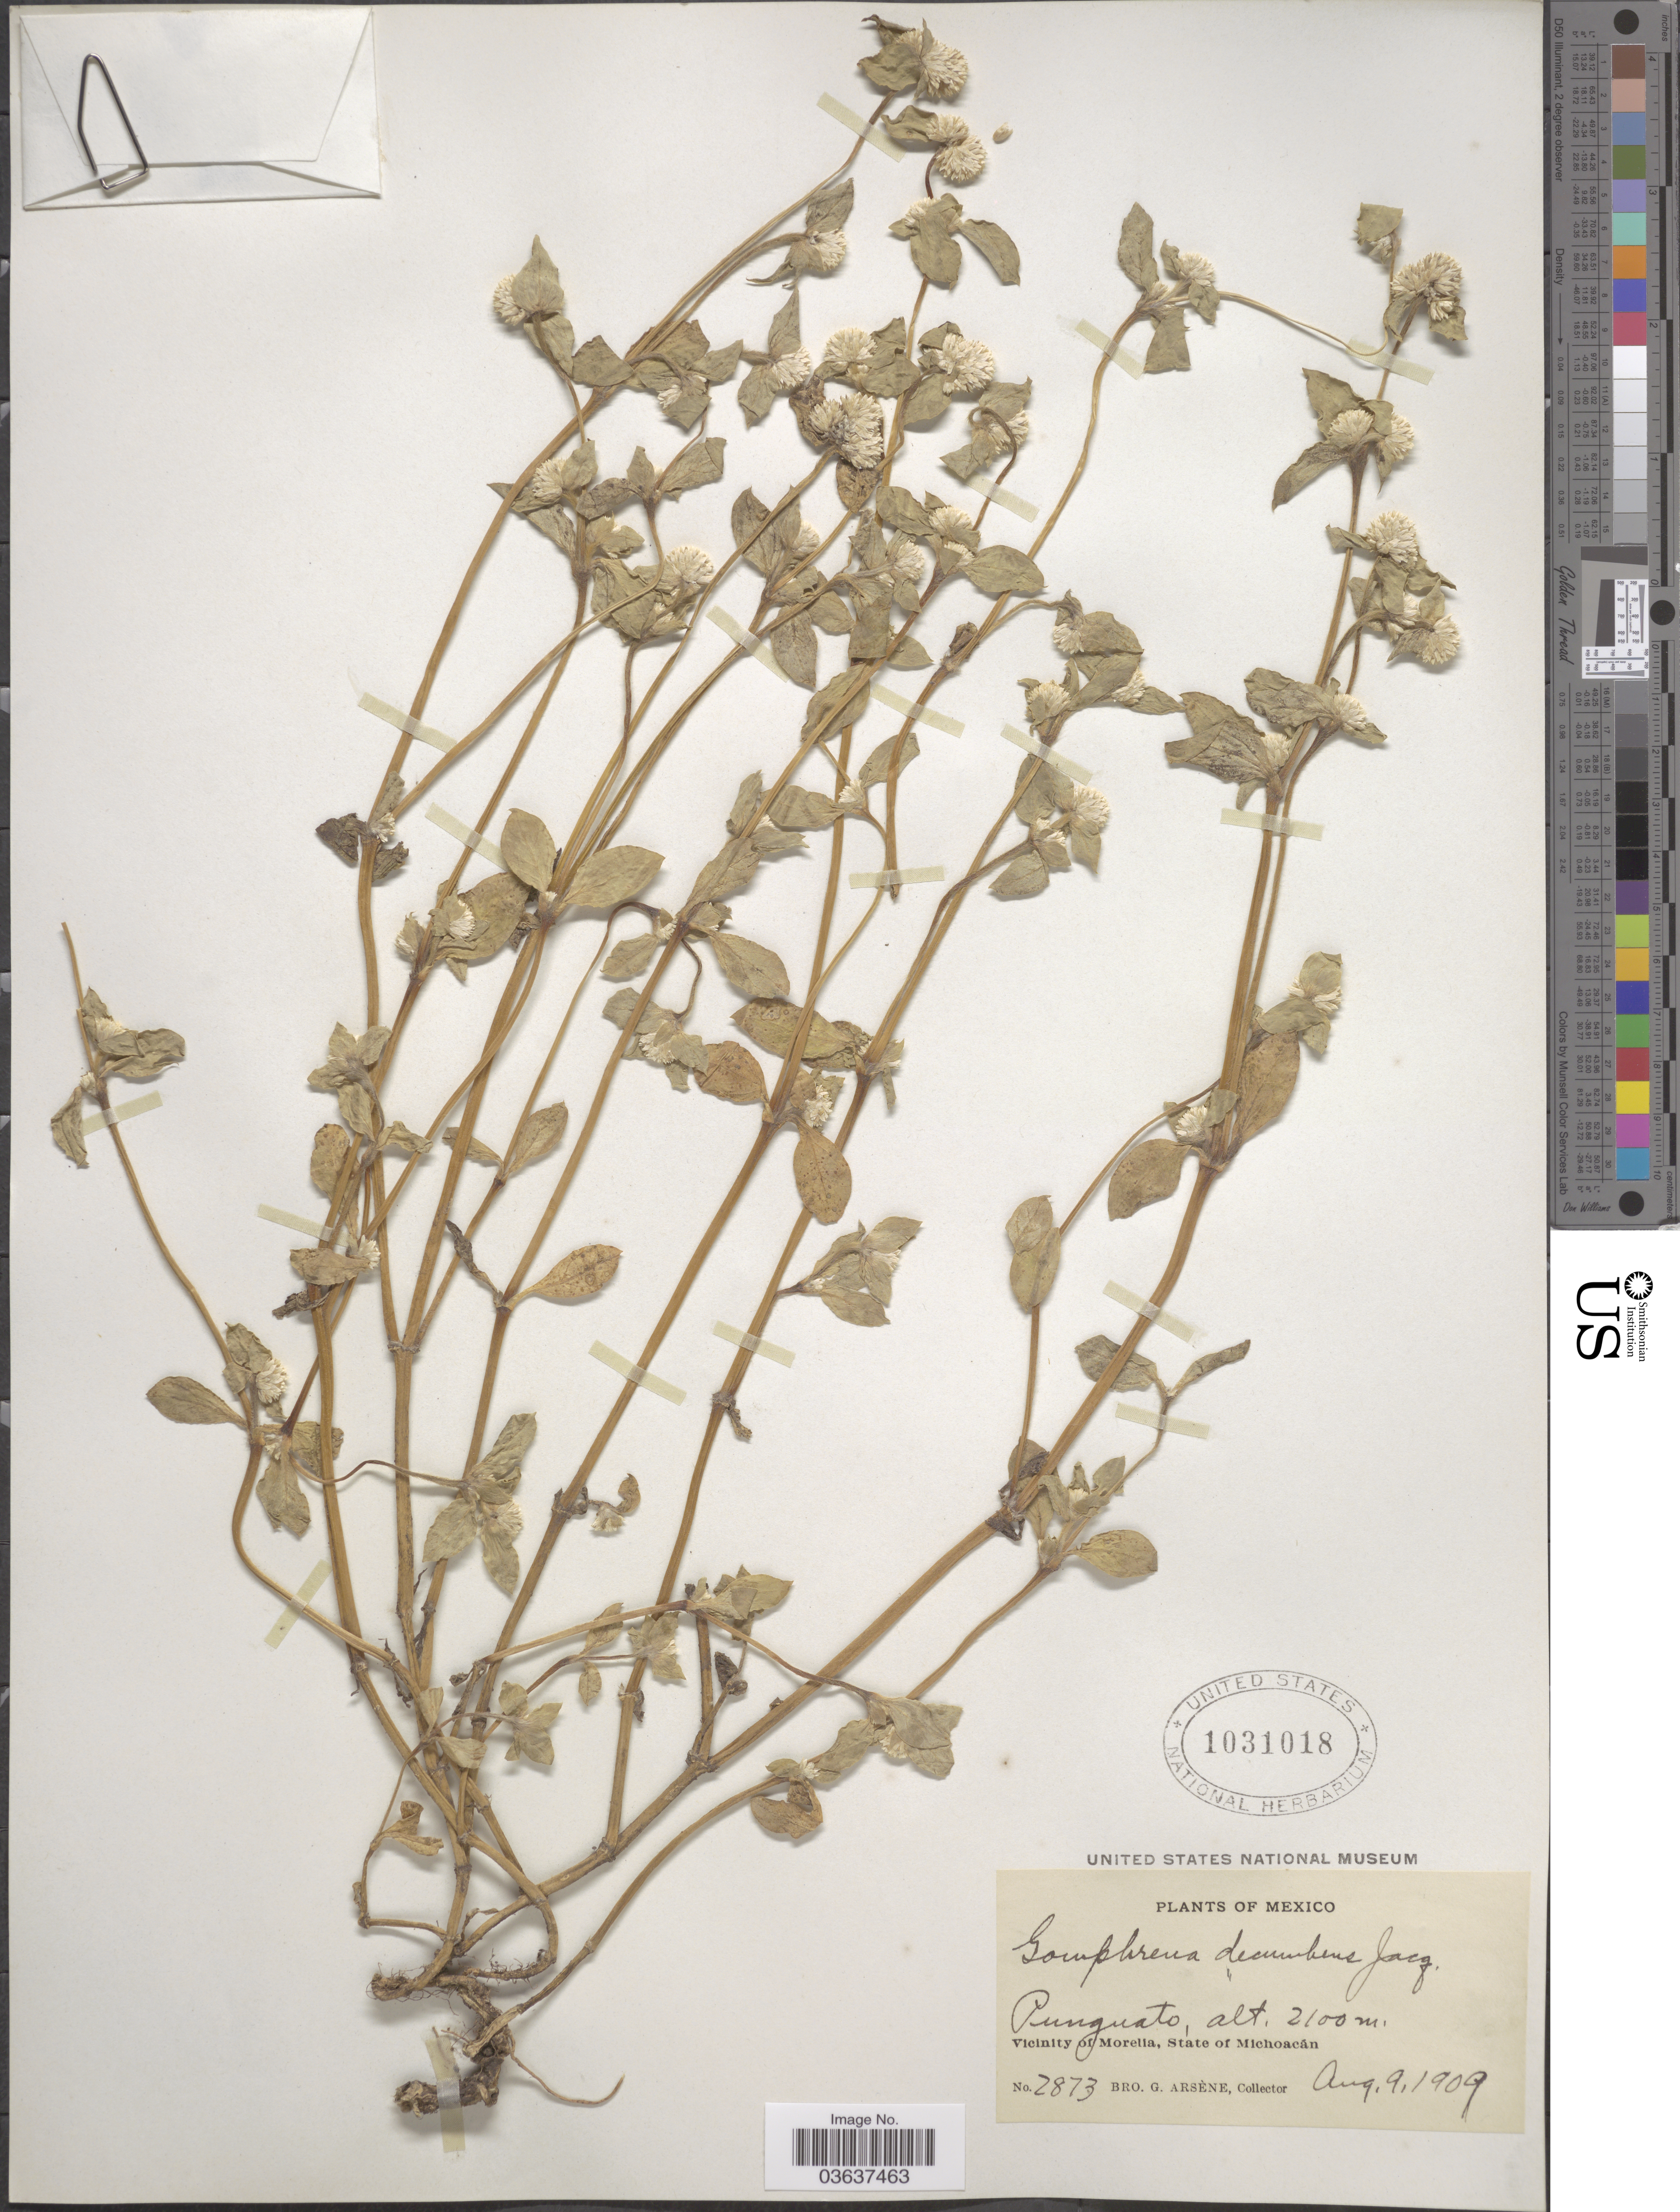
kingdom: Plantae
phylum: Tracheophyta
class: Magnoliopsida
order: Caryophyllales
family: Amaranthaceae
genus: Gomphrena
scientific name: Gomphrena decumbens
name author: Jacq.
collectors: Bro. G. Arsène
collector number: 2873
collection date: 1909-08-09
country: Mexico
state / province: Michoacán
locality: Punguato. Vicinity of Morelia.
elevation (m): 2100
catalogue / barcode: US 1031018